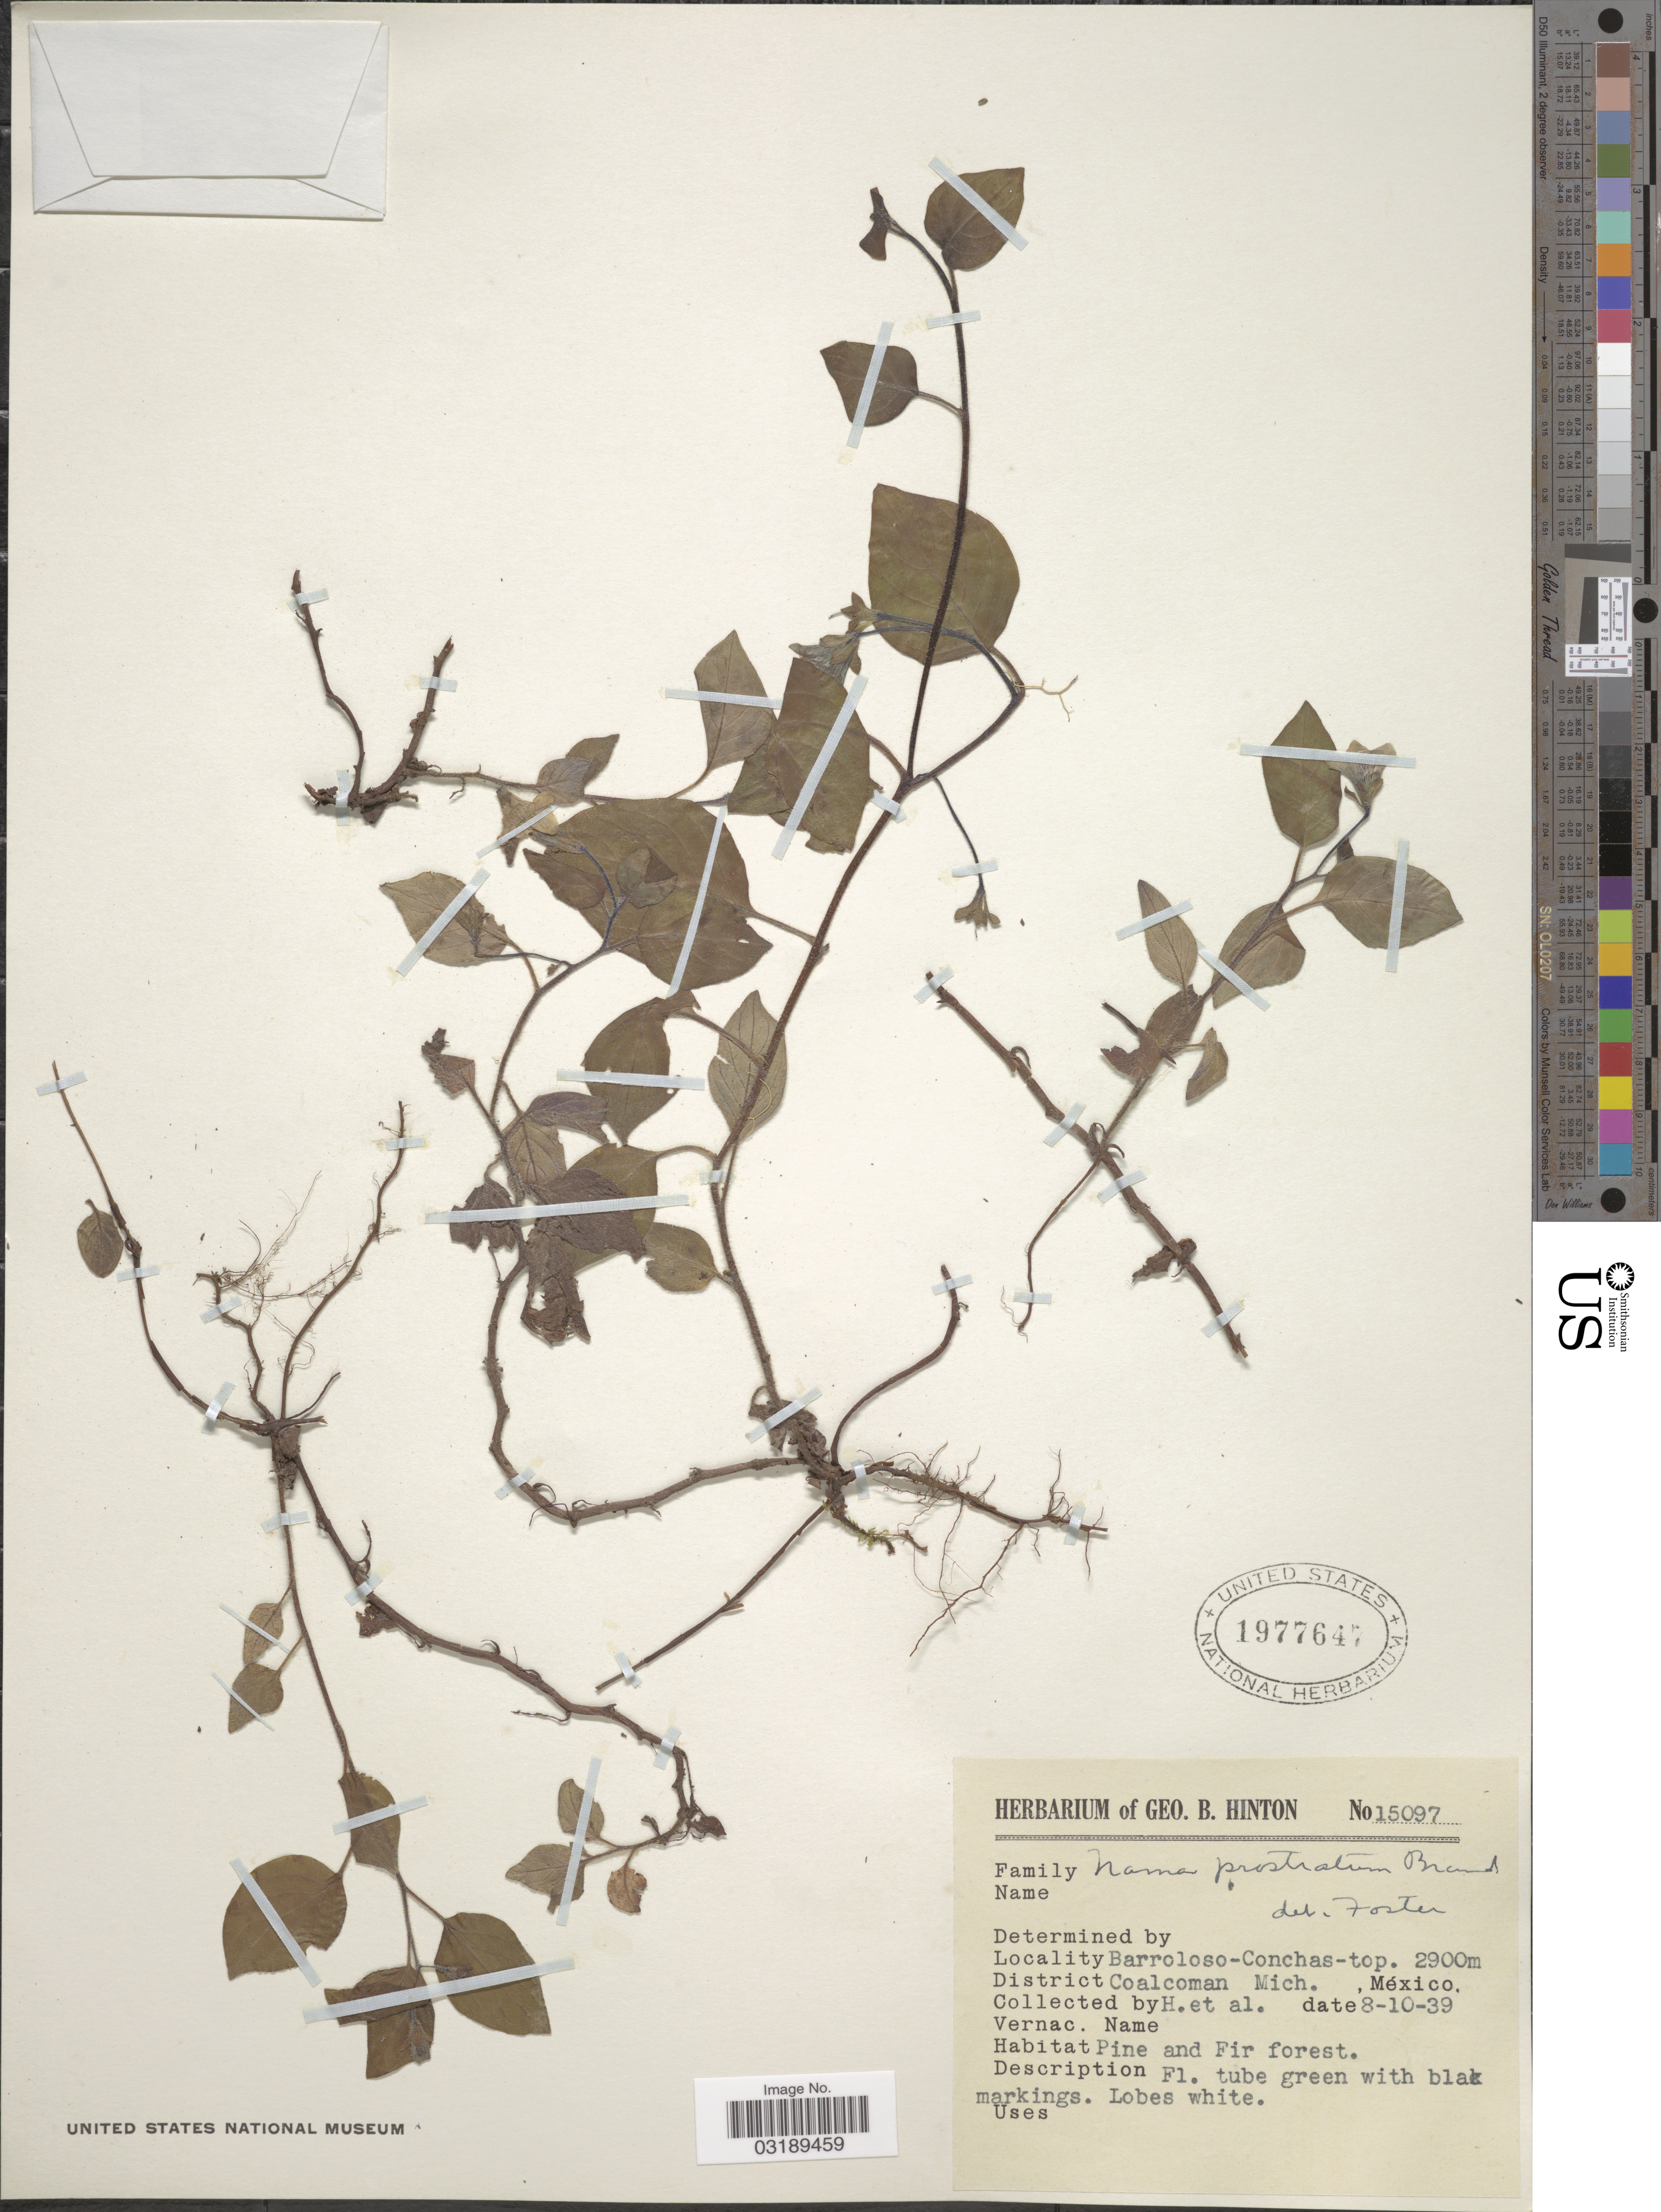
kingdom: Plantae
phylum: Tracheophyta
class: Magnoliopsida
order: Boraginales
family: Namaceae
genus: Nama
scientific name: Nama prostrata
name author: Brand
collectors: G. B. Hinton & et al.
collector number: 15097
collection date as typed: Transcribed d/m/y: 8/10/39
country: Mexico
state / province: Michoacán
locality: Barroloso-Conchas-top. District Coalcoman.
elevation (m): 2900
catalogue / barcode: US 1977647